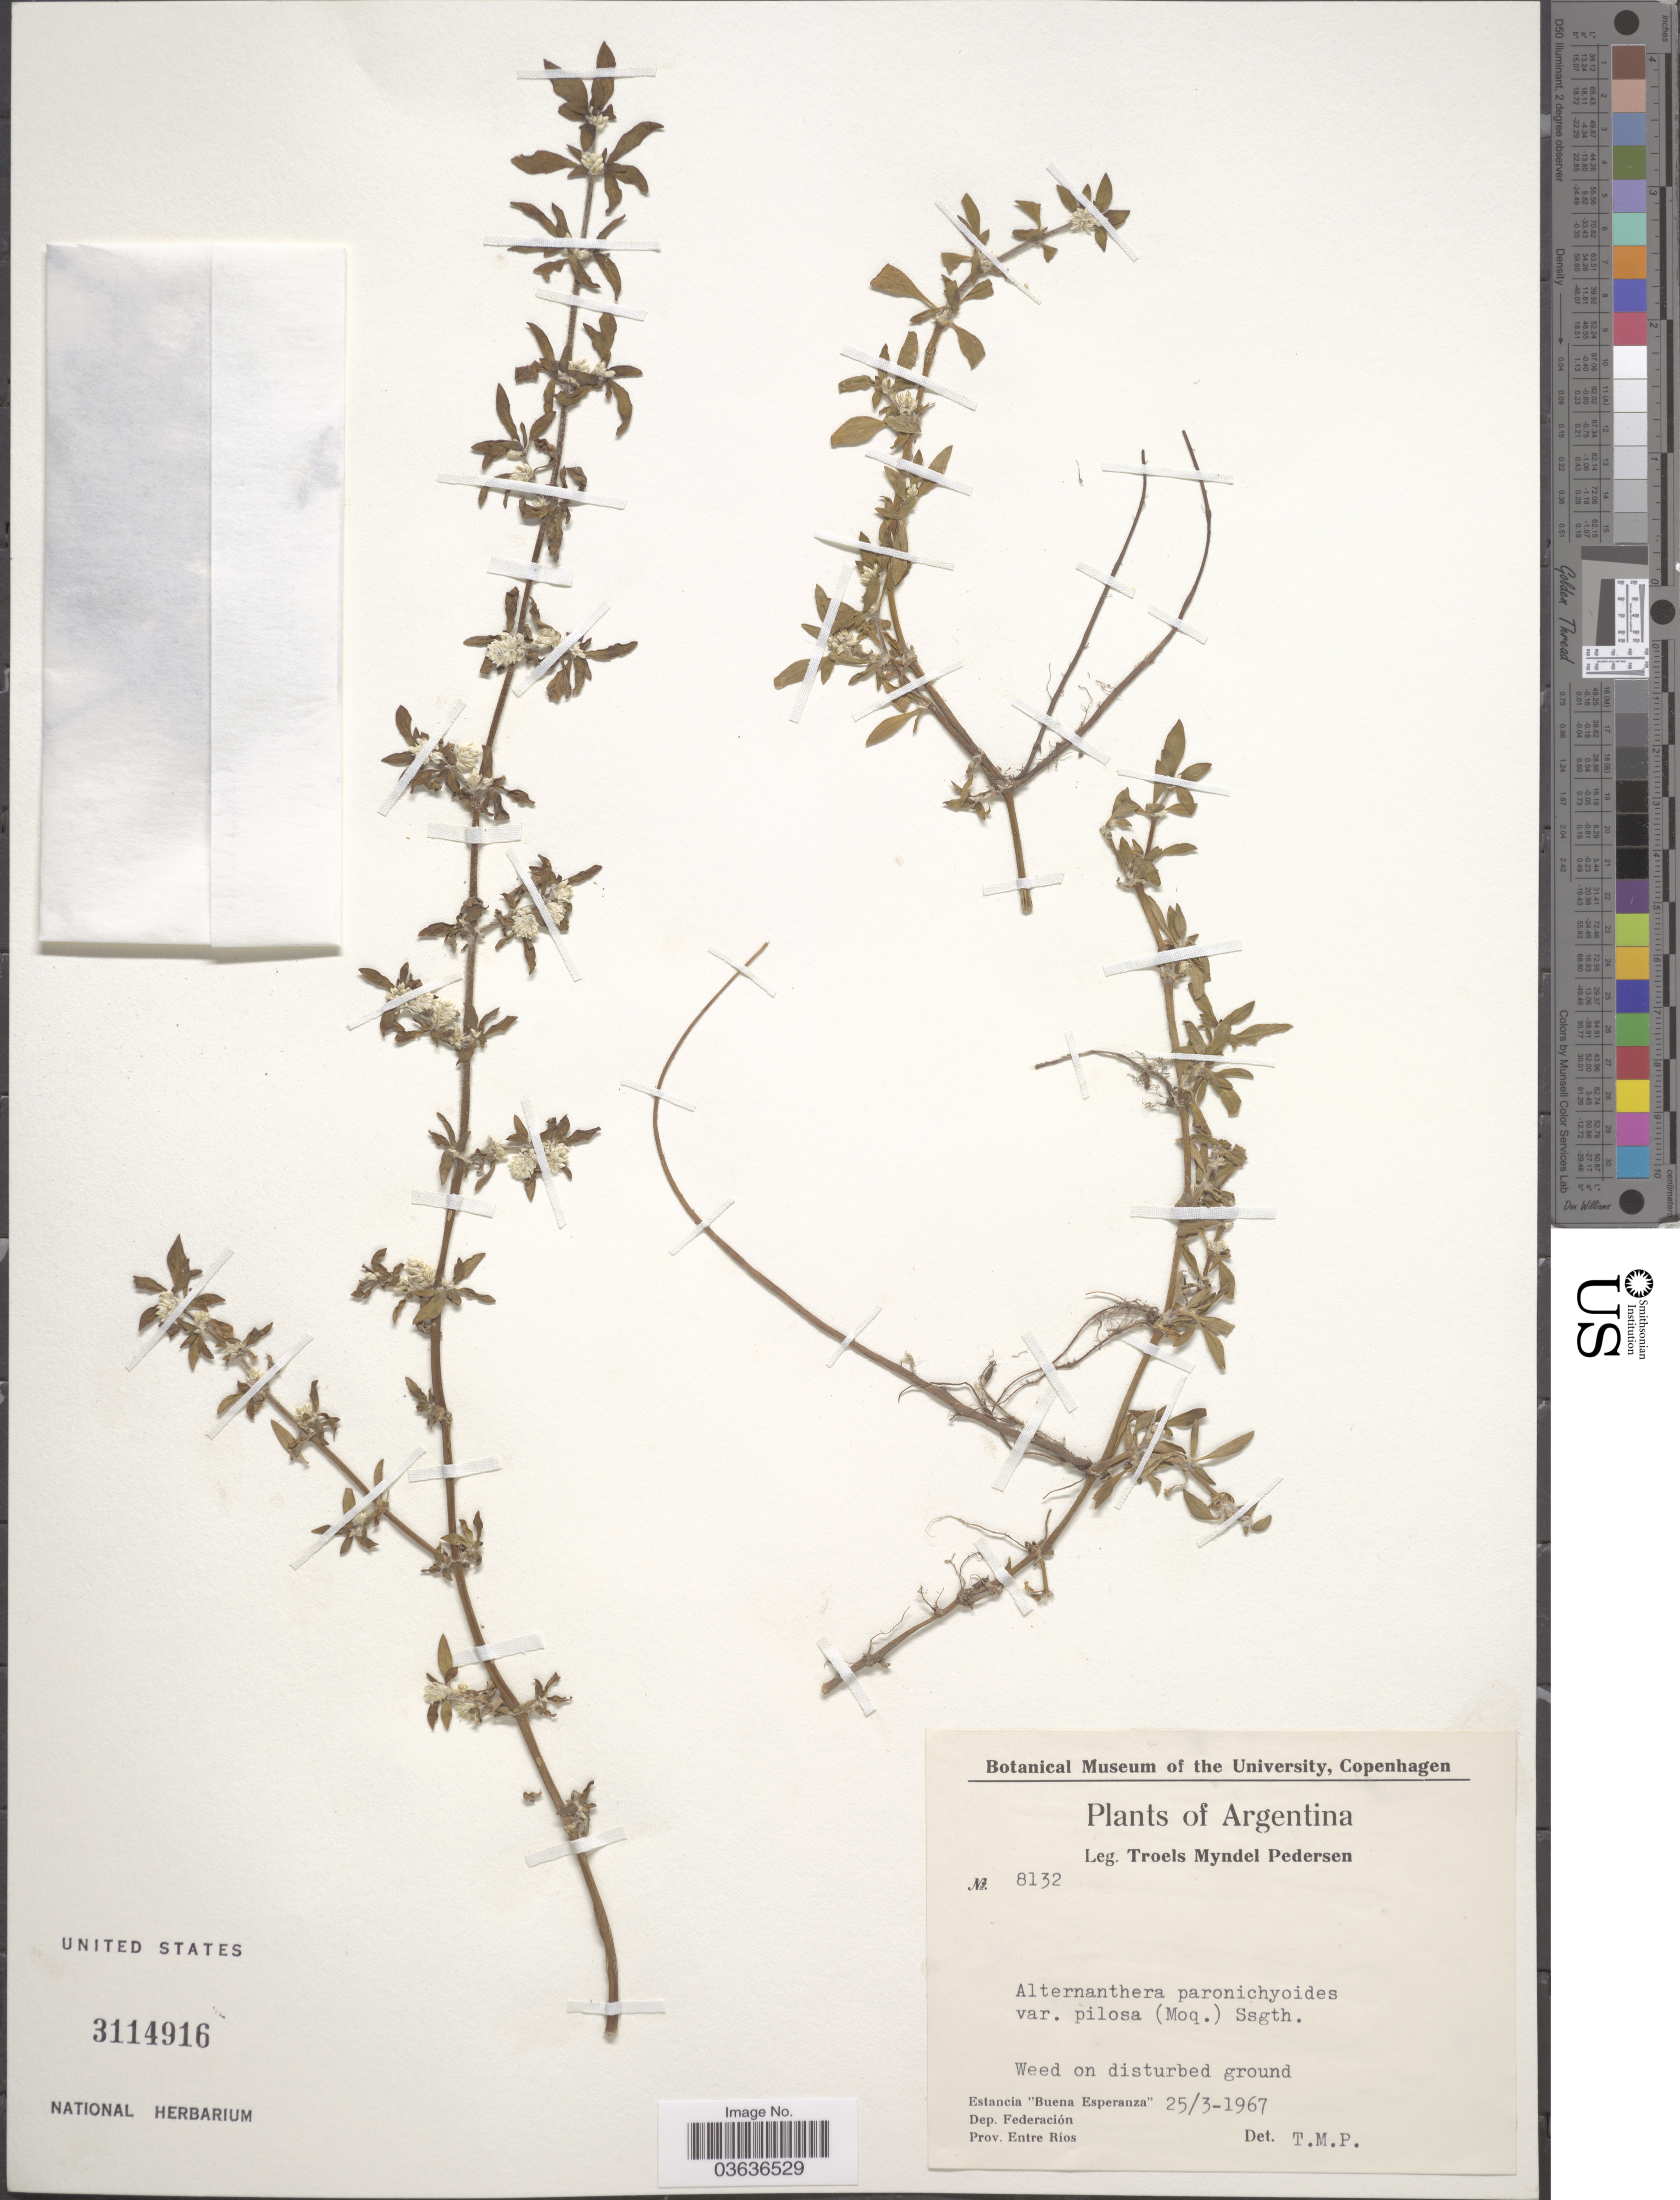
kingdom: Plantae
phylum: Tracheophyta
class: Magnoliopsida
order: Caryophyllales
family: Amaranthaceae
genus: Alternanthera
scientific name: Alternanthera polygonoides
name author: (L.) R. Br. ex Sweet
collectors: T. Pederson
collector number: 8132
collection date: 1967-03-25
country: Argentina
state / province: Entre Rios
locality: Estancia "Buena Esperanza". Dep. Federación.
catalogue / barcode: US 3114916